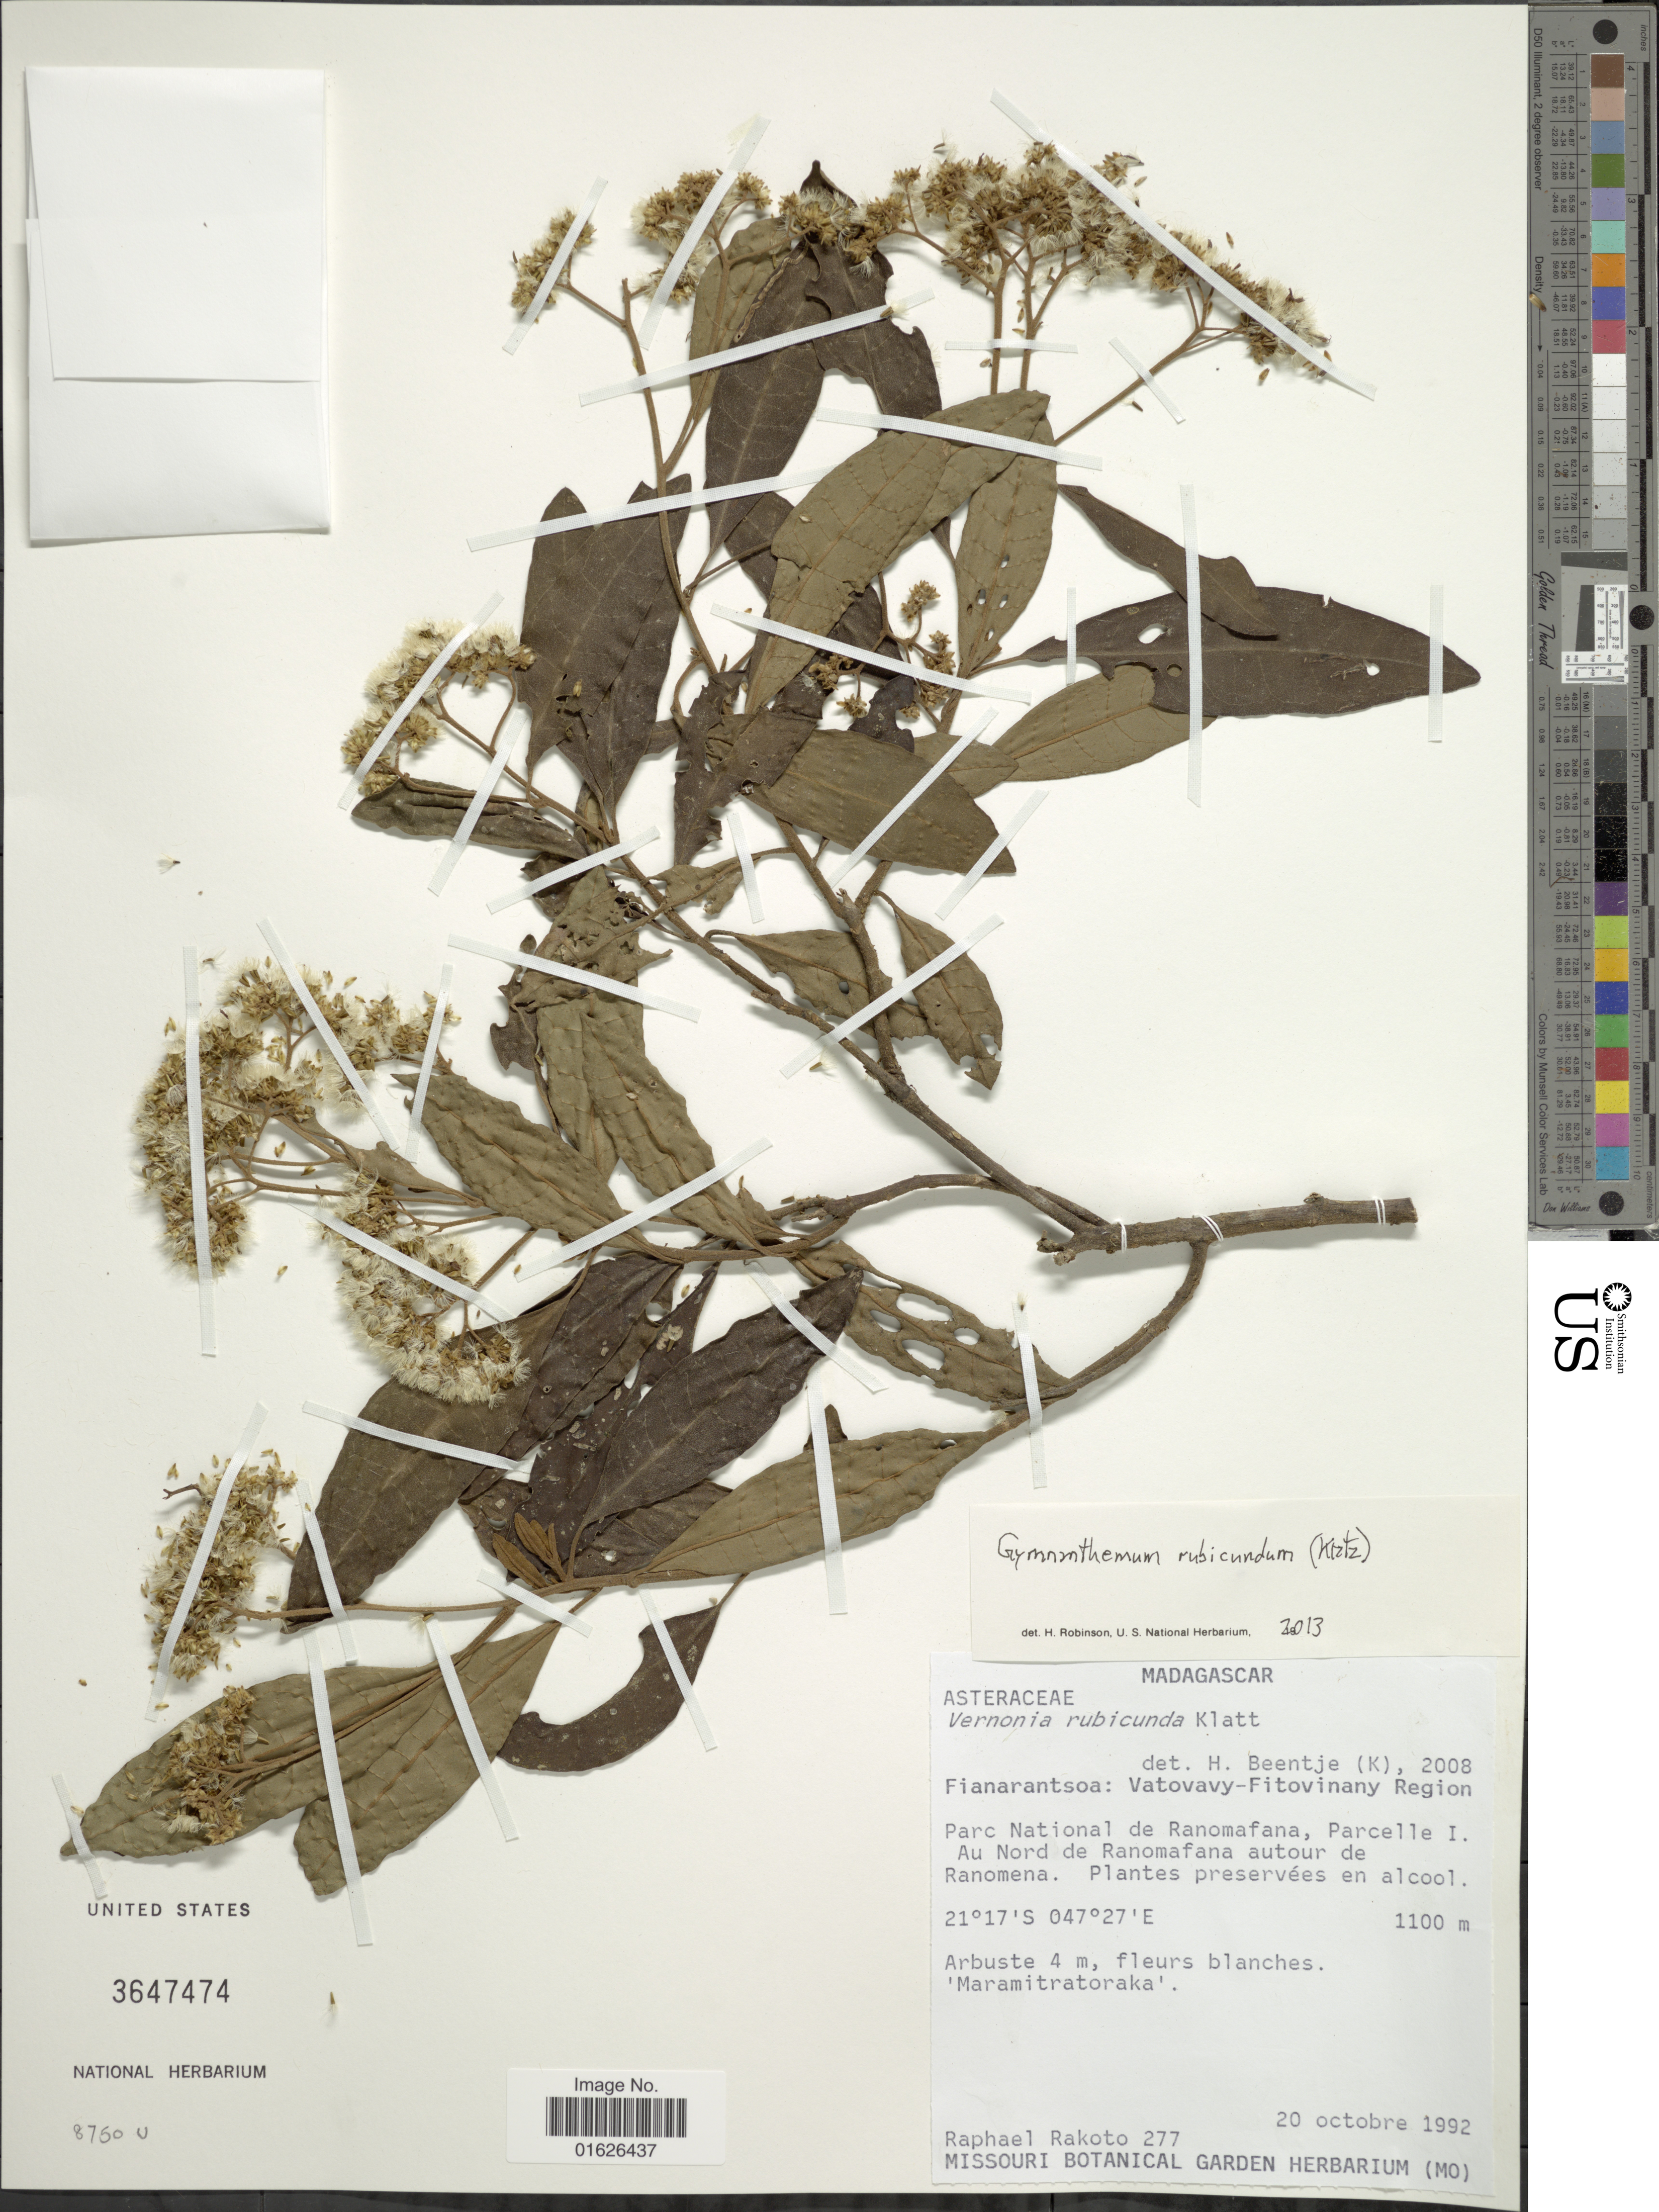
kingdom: Plantae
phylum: Tracheophyta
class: Magnoliopsida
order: Asterales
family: Asteraceae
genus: Gymnanthemum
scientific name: Gymnanthemum rubicundum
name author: (Klatt) H. Rob.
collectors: R. Rakoto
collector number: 277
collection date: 1992-10-20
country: Madagascar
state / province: Vatovavy Fitovinany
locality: Parc National de Ranomafan, Parcelle I. Au Nord de Ranomafana, autour de Ranomena.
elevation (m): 1100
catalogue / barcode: US 3647474